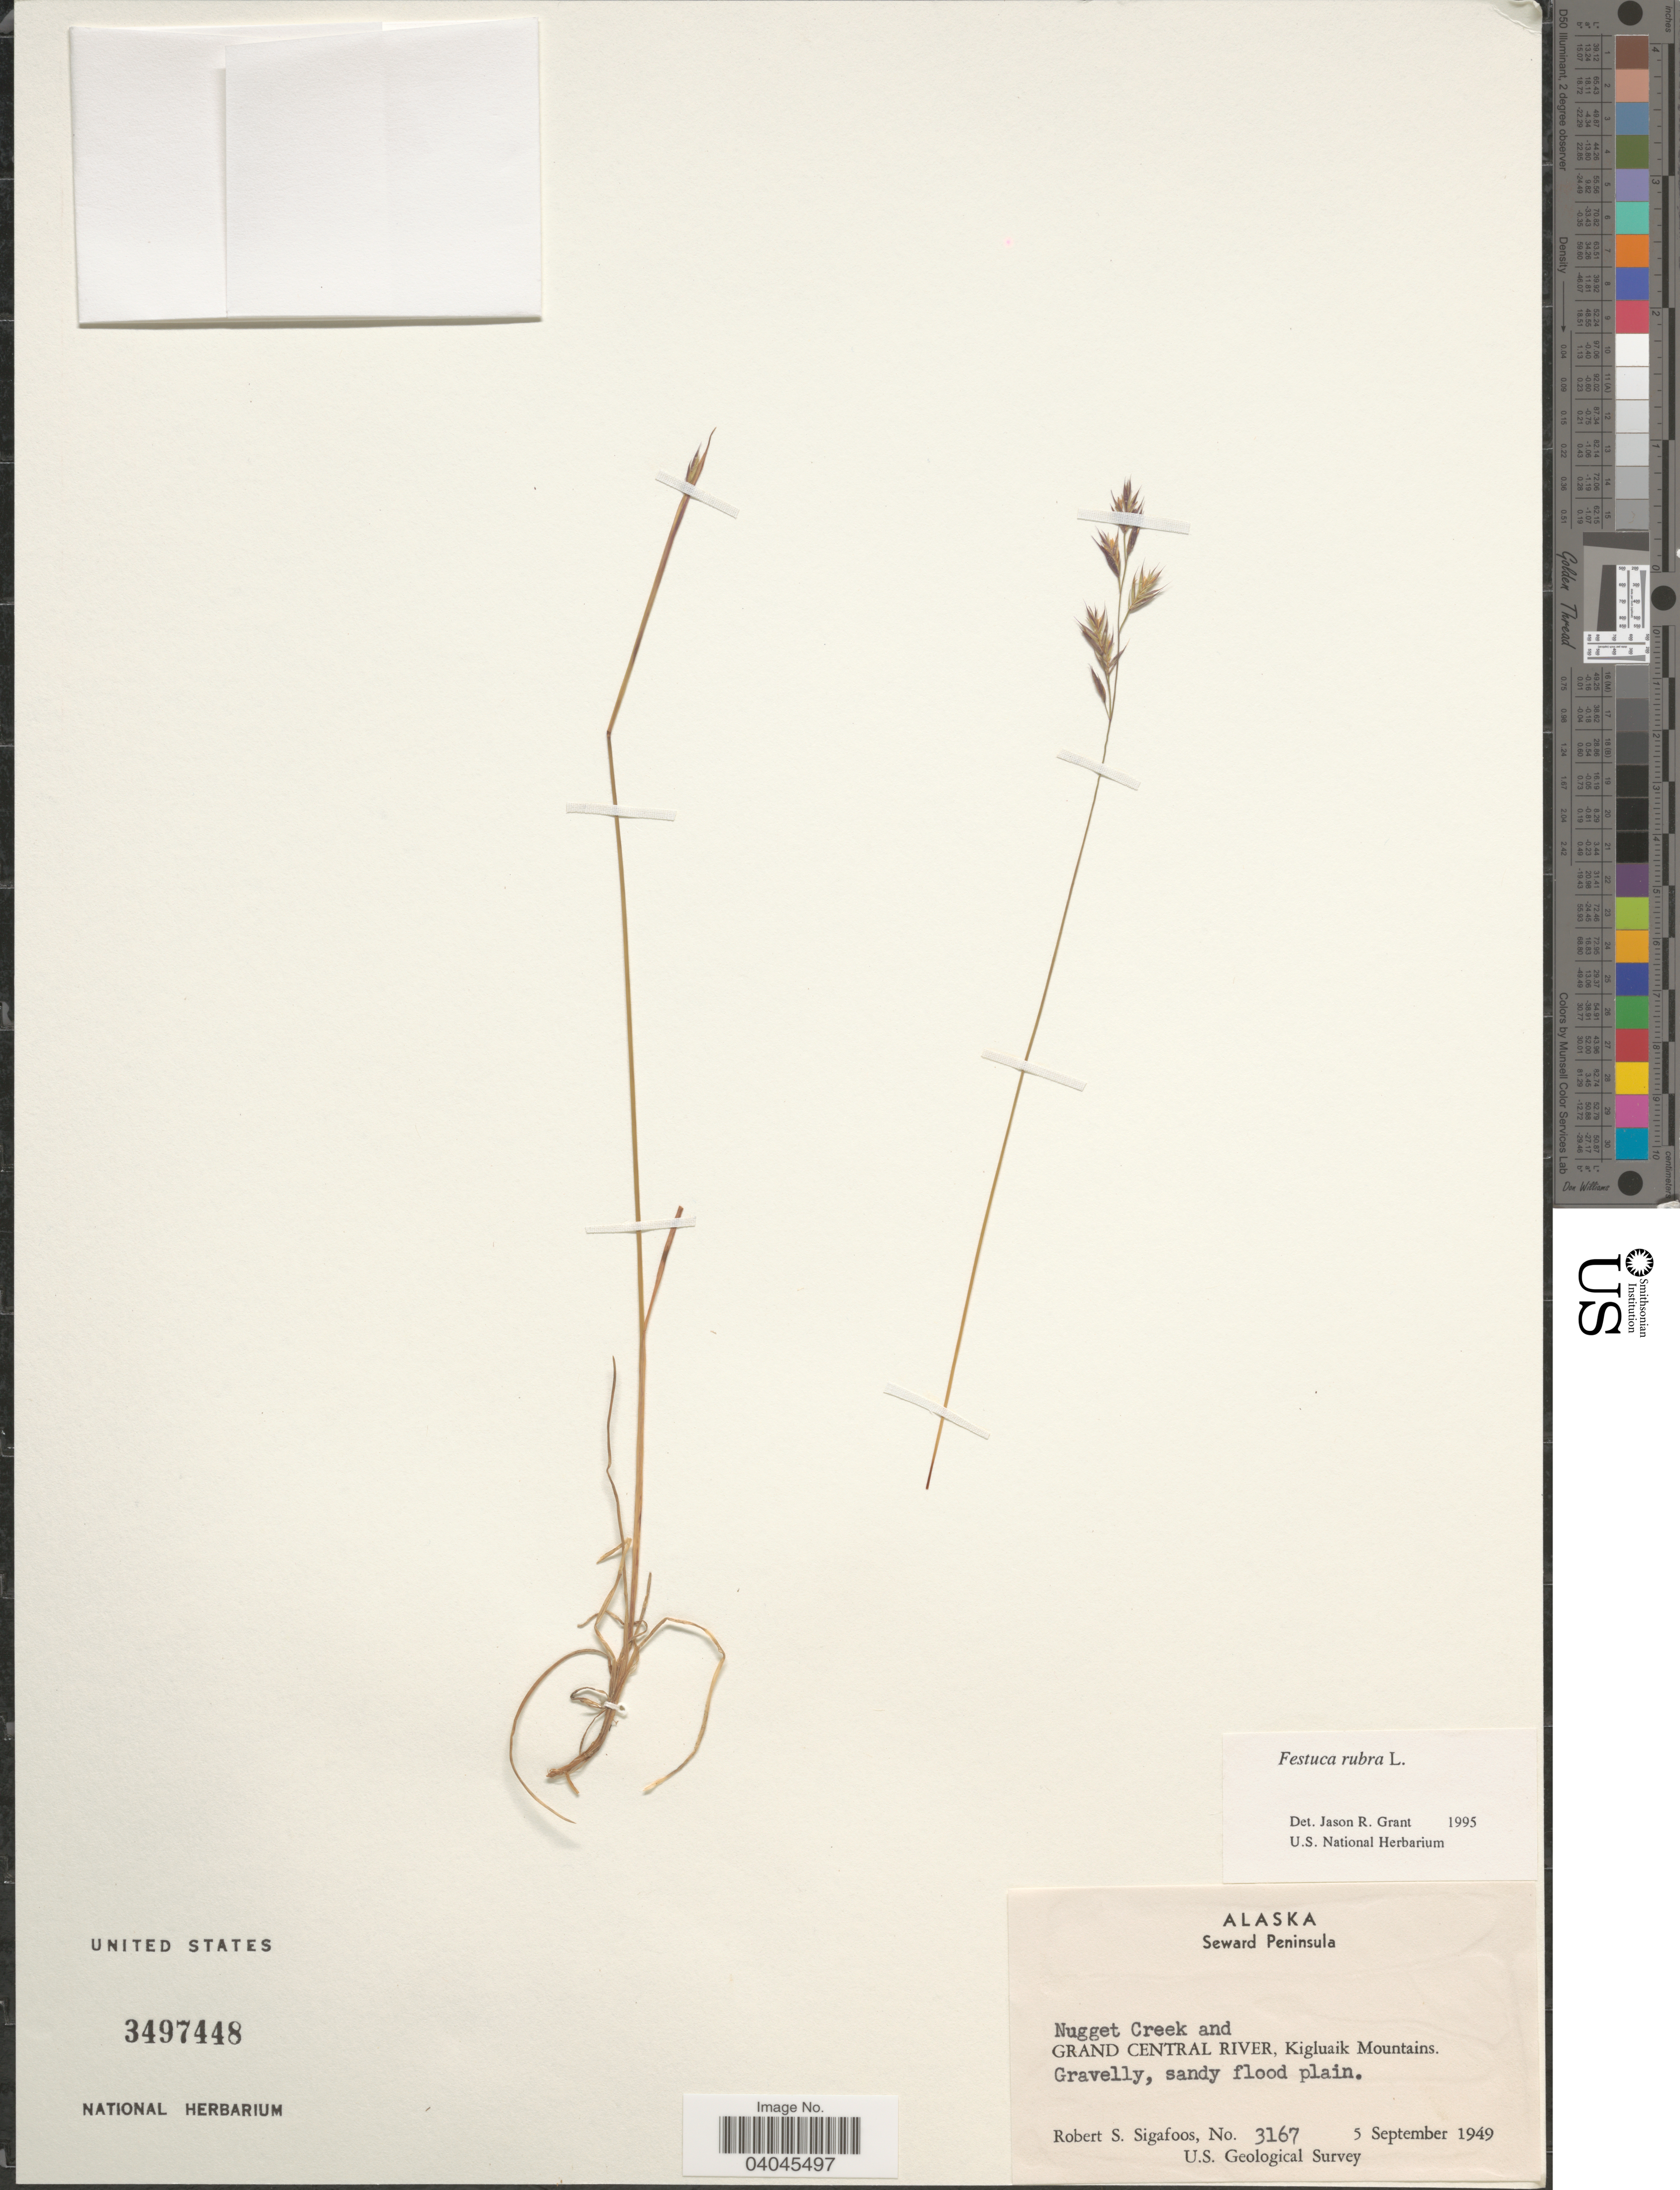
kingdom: Plantae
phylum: Tracheophyta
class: Liliopsida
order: Poales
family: Poaceae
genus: Festuca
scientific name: Festuca rubra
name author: L.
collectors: R. Sigafoos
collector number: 3167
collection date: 1949-09-05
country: United States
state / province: Alaska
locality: Seward Peninsula. Nugget Creek and Grand Central River, Kigluaik Mountains.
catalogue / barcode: US 3497448